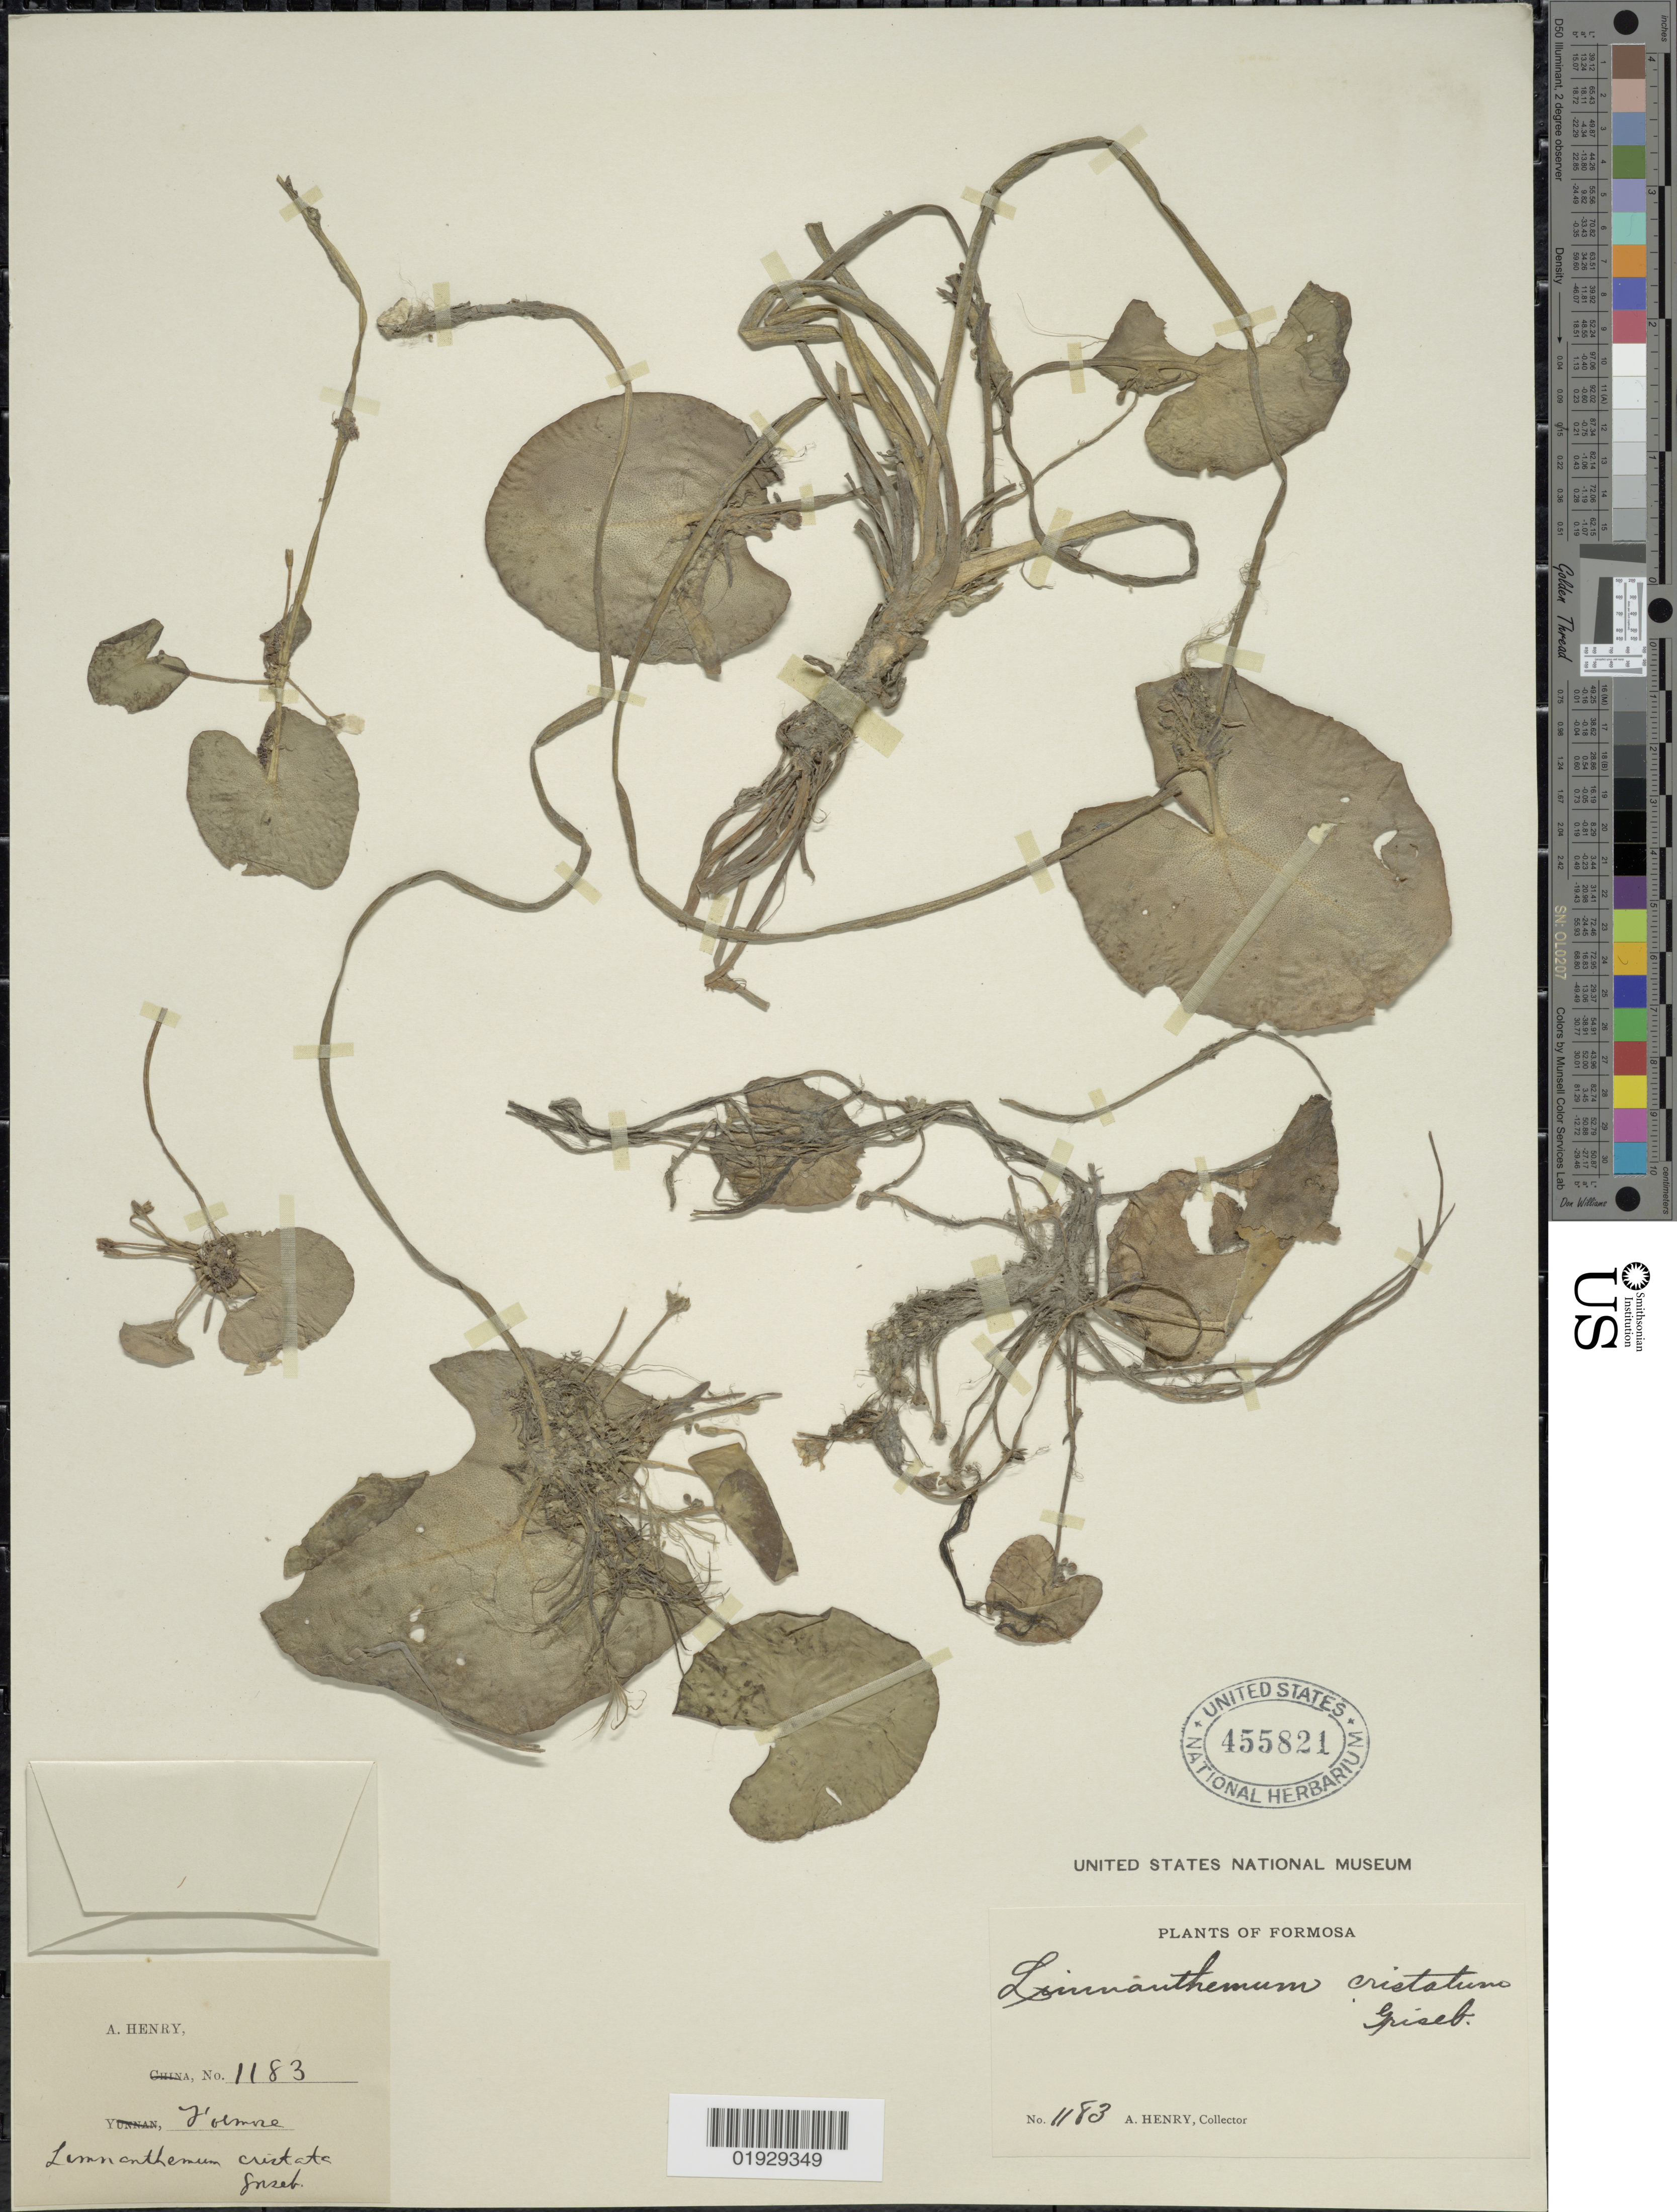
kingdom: Plantae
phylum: Tracheophyta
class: Magnoliopsida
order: Asterales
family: Menyanthaceae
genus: Nymphoides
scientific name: Nymphoides cristata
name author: (Roxb.) Kuntze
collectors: A. Henry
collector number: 1183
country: Taiwan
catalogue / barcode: US 455821